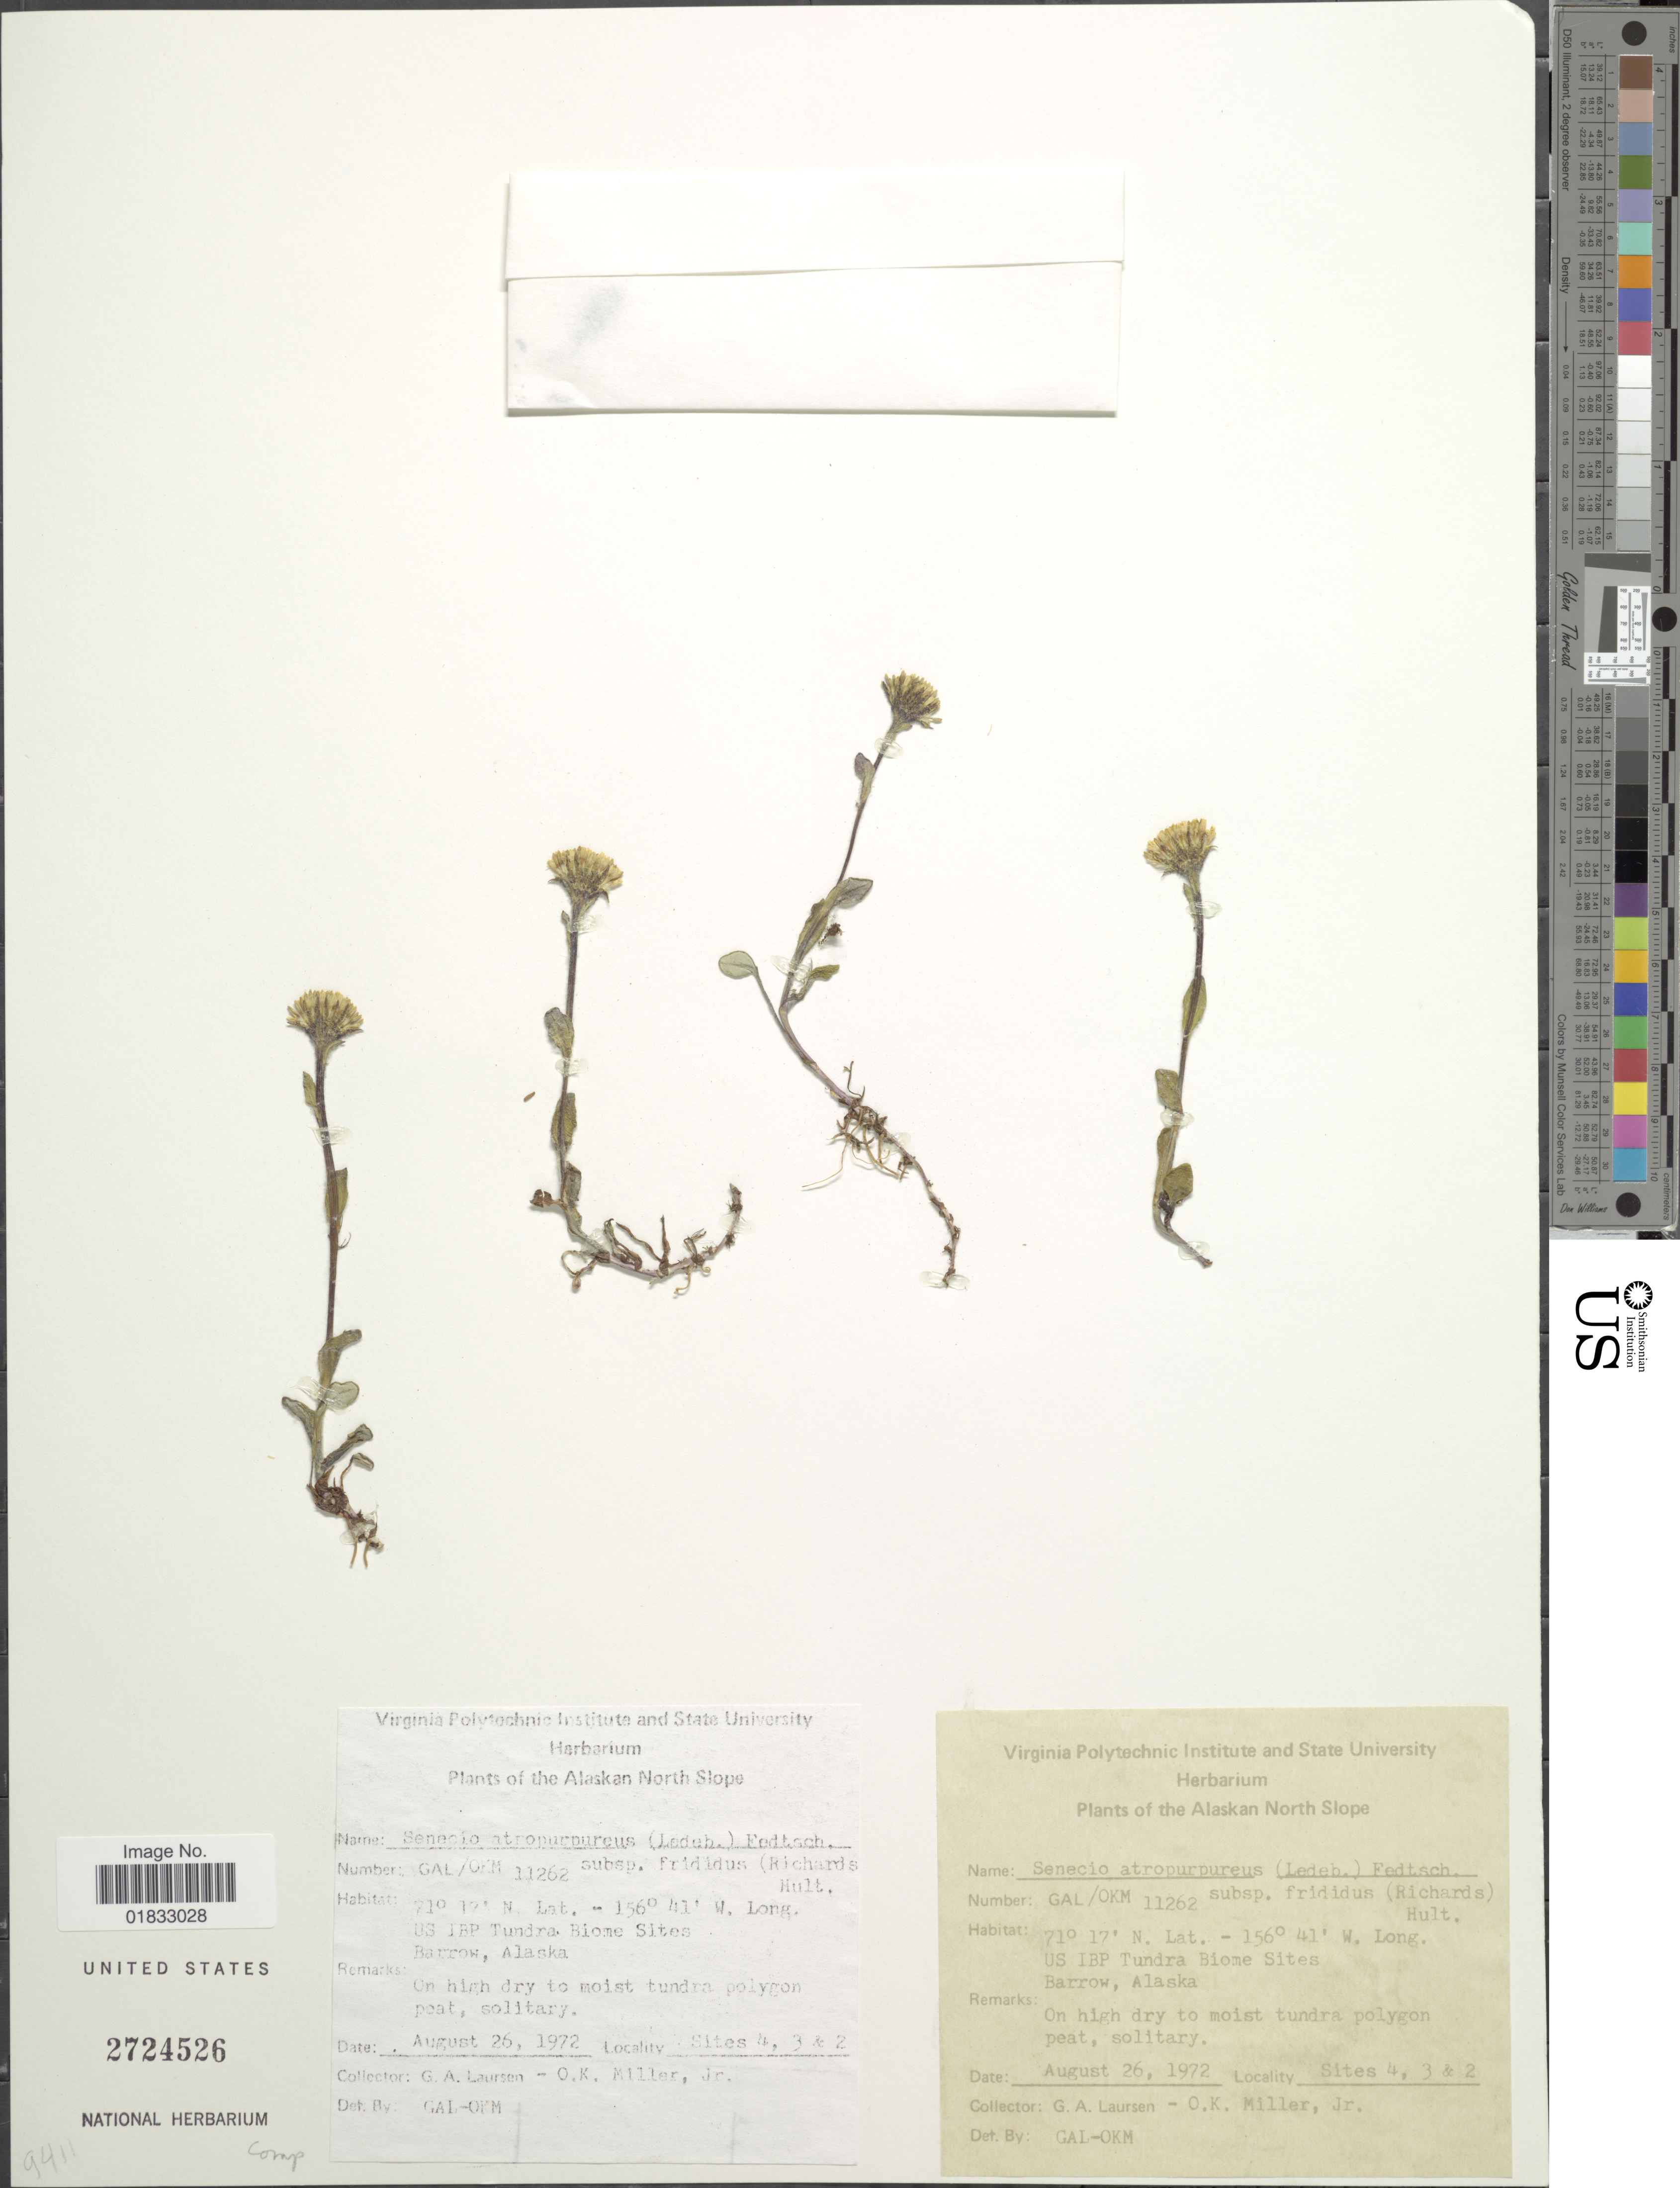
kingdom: Plantae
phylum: Tracheophyta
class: Magnoliopsida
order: Asterales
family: Asteraceae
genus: Tephroseris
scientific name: Tephroseris integrifolia subsp. atropurpurea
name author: (Ledeb.) B. Nord.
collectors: G. Laursen & O. Miller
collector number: GAL/OKM11262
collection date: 1972-08-26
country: United States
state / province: Alaska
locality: Alaska Northern Slope, US IBP Tundra Biome Sites Barrow Alaska, Sites 4,3 & 2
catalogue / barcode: US 2724526